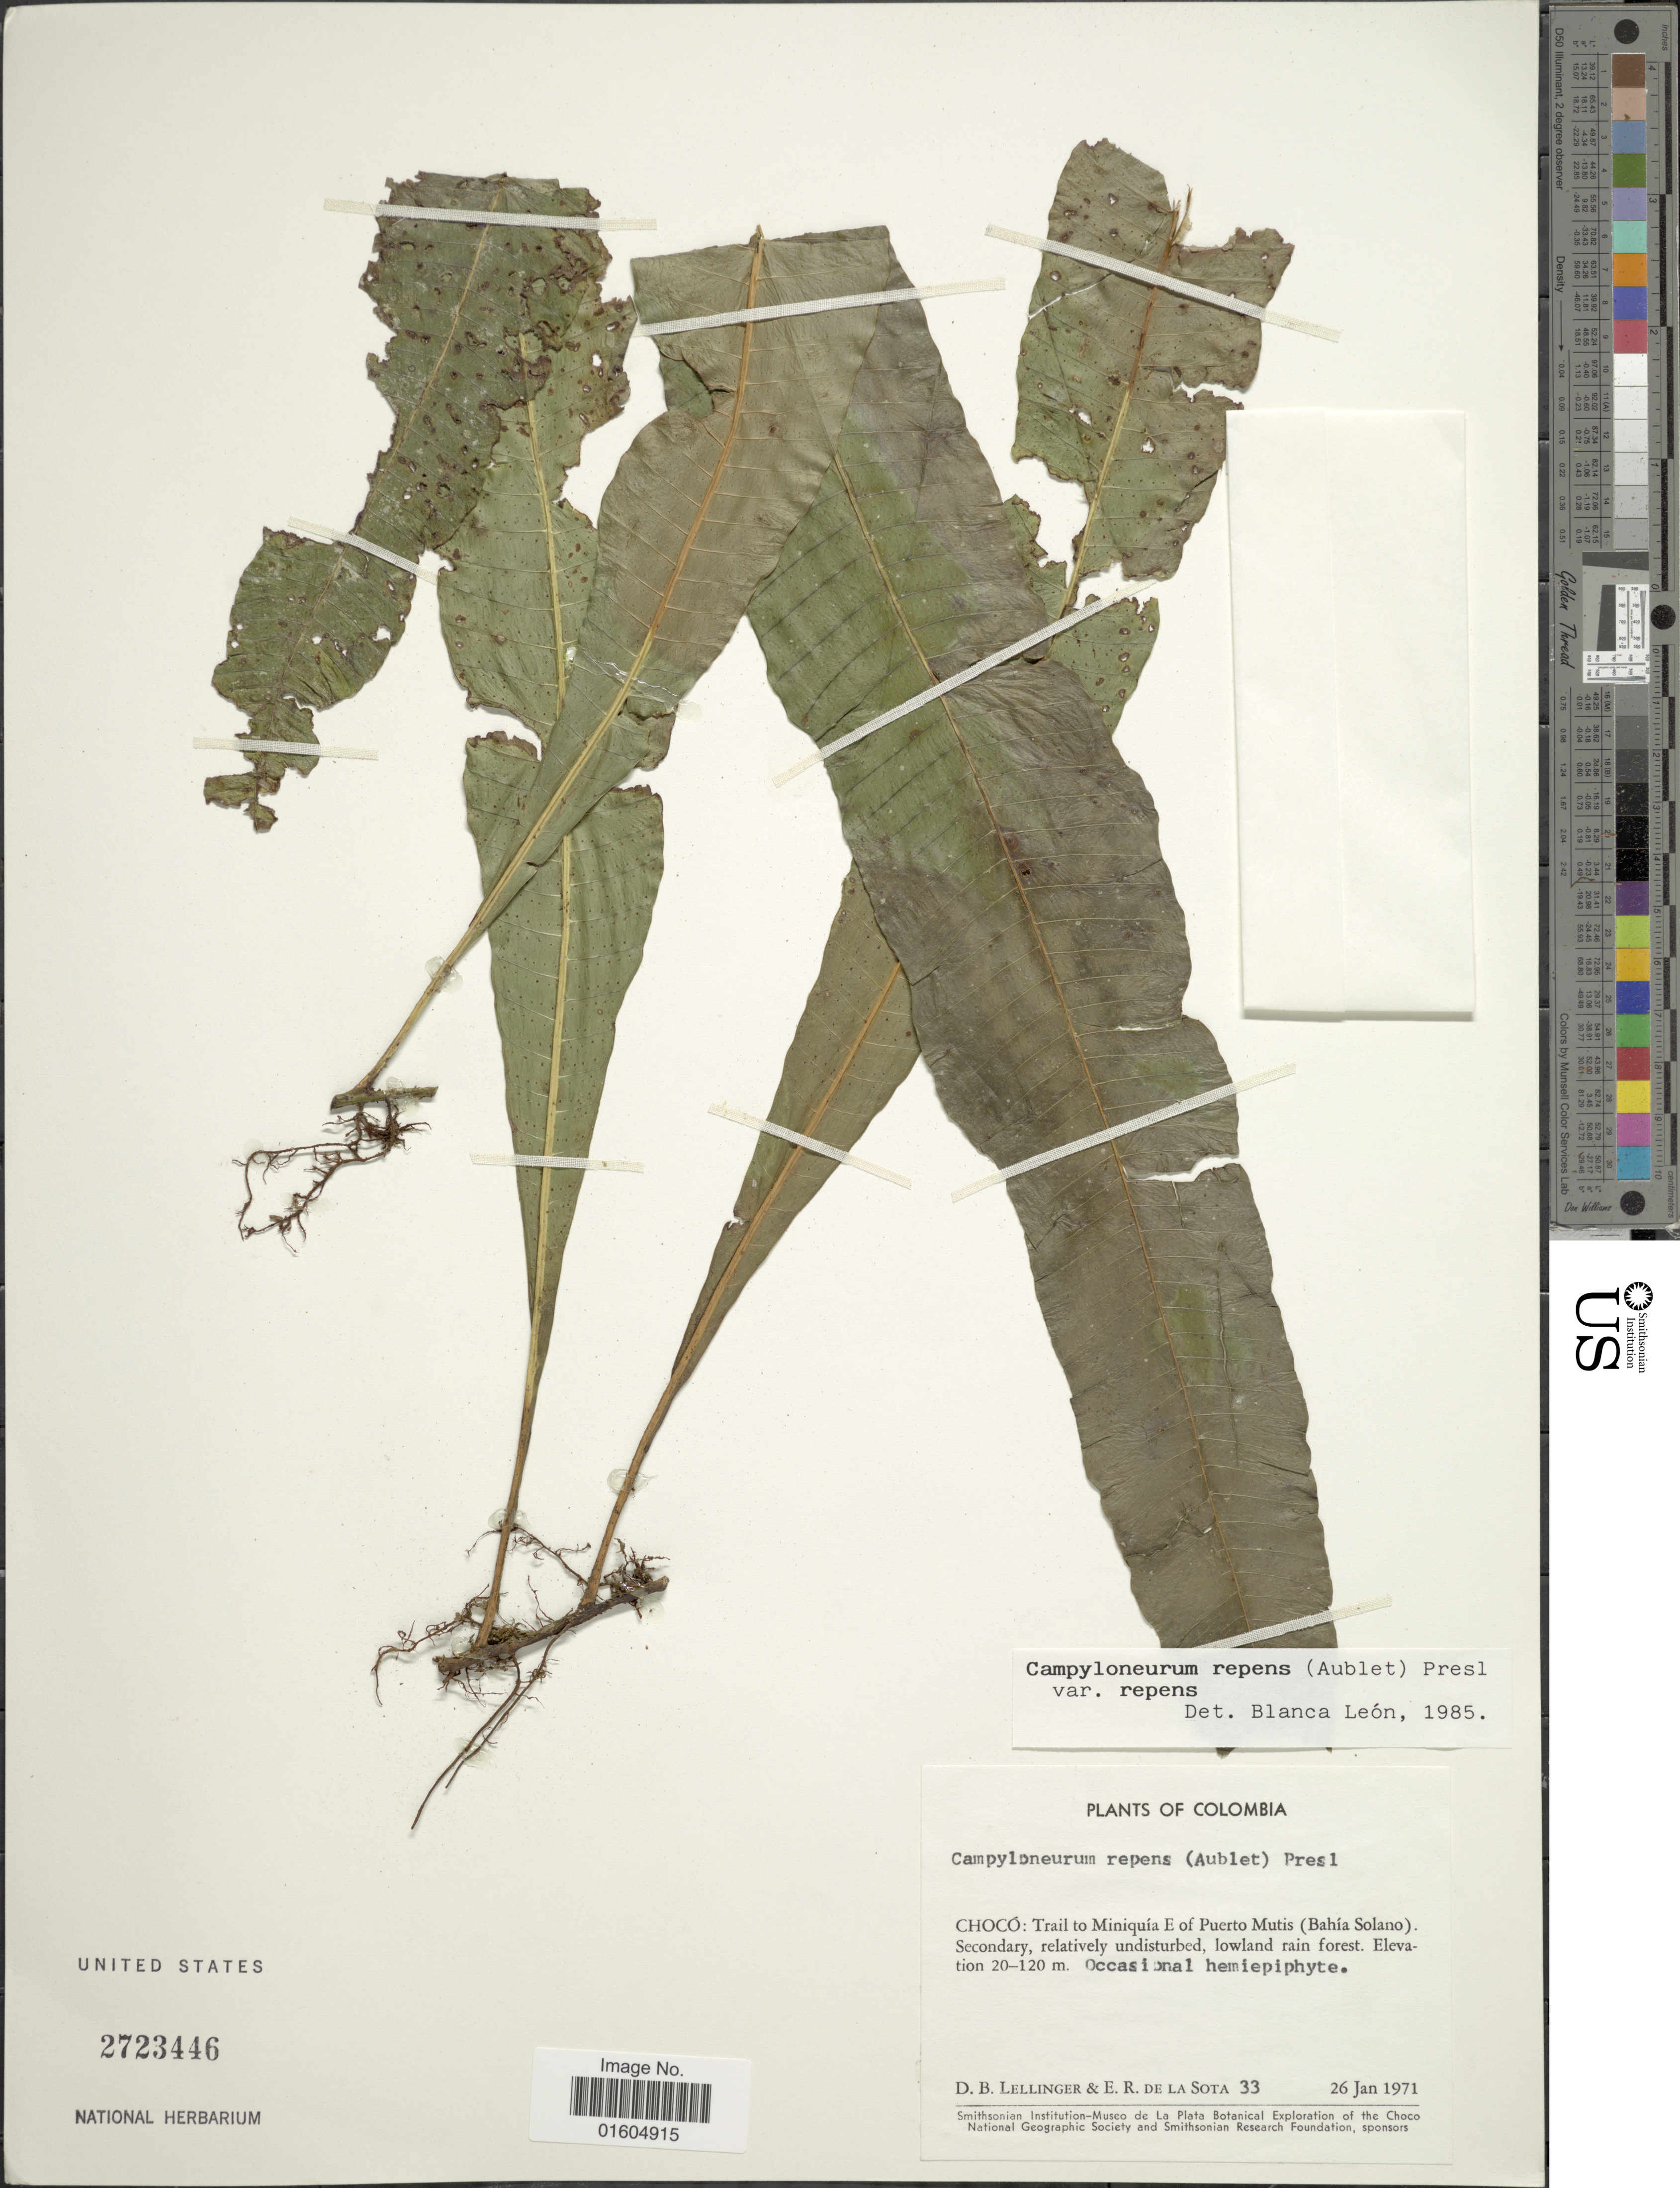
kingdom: Plantae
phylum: Tracheophyta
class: Polypodiopsida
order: Polypodiales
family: Polypodiaceae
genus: Campyloneurum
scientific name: Campyloneurum repens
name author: (Aubl.) C. Presl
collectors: D. B. Lellinger & E. R. de la Sota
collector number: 33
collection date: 1971-01-26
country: Colombia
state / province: Chocó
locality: Colombia. Choco: Trail to miniquia E of Puerto Mutis (Bahia Solano). Secondary, relatively undisturbed, lowland rain forest.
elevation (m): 20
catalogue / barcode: US 2723446